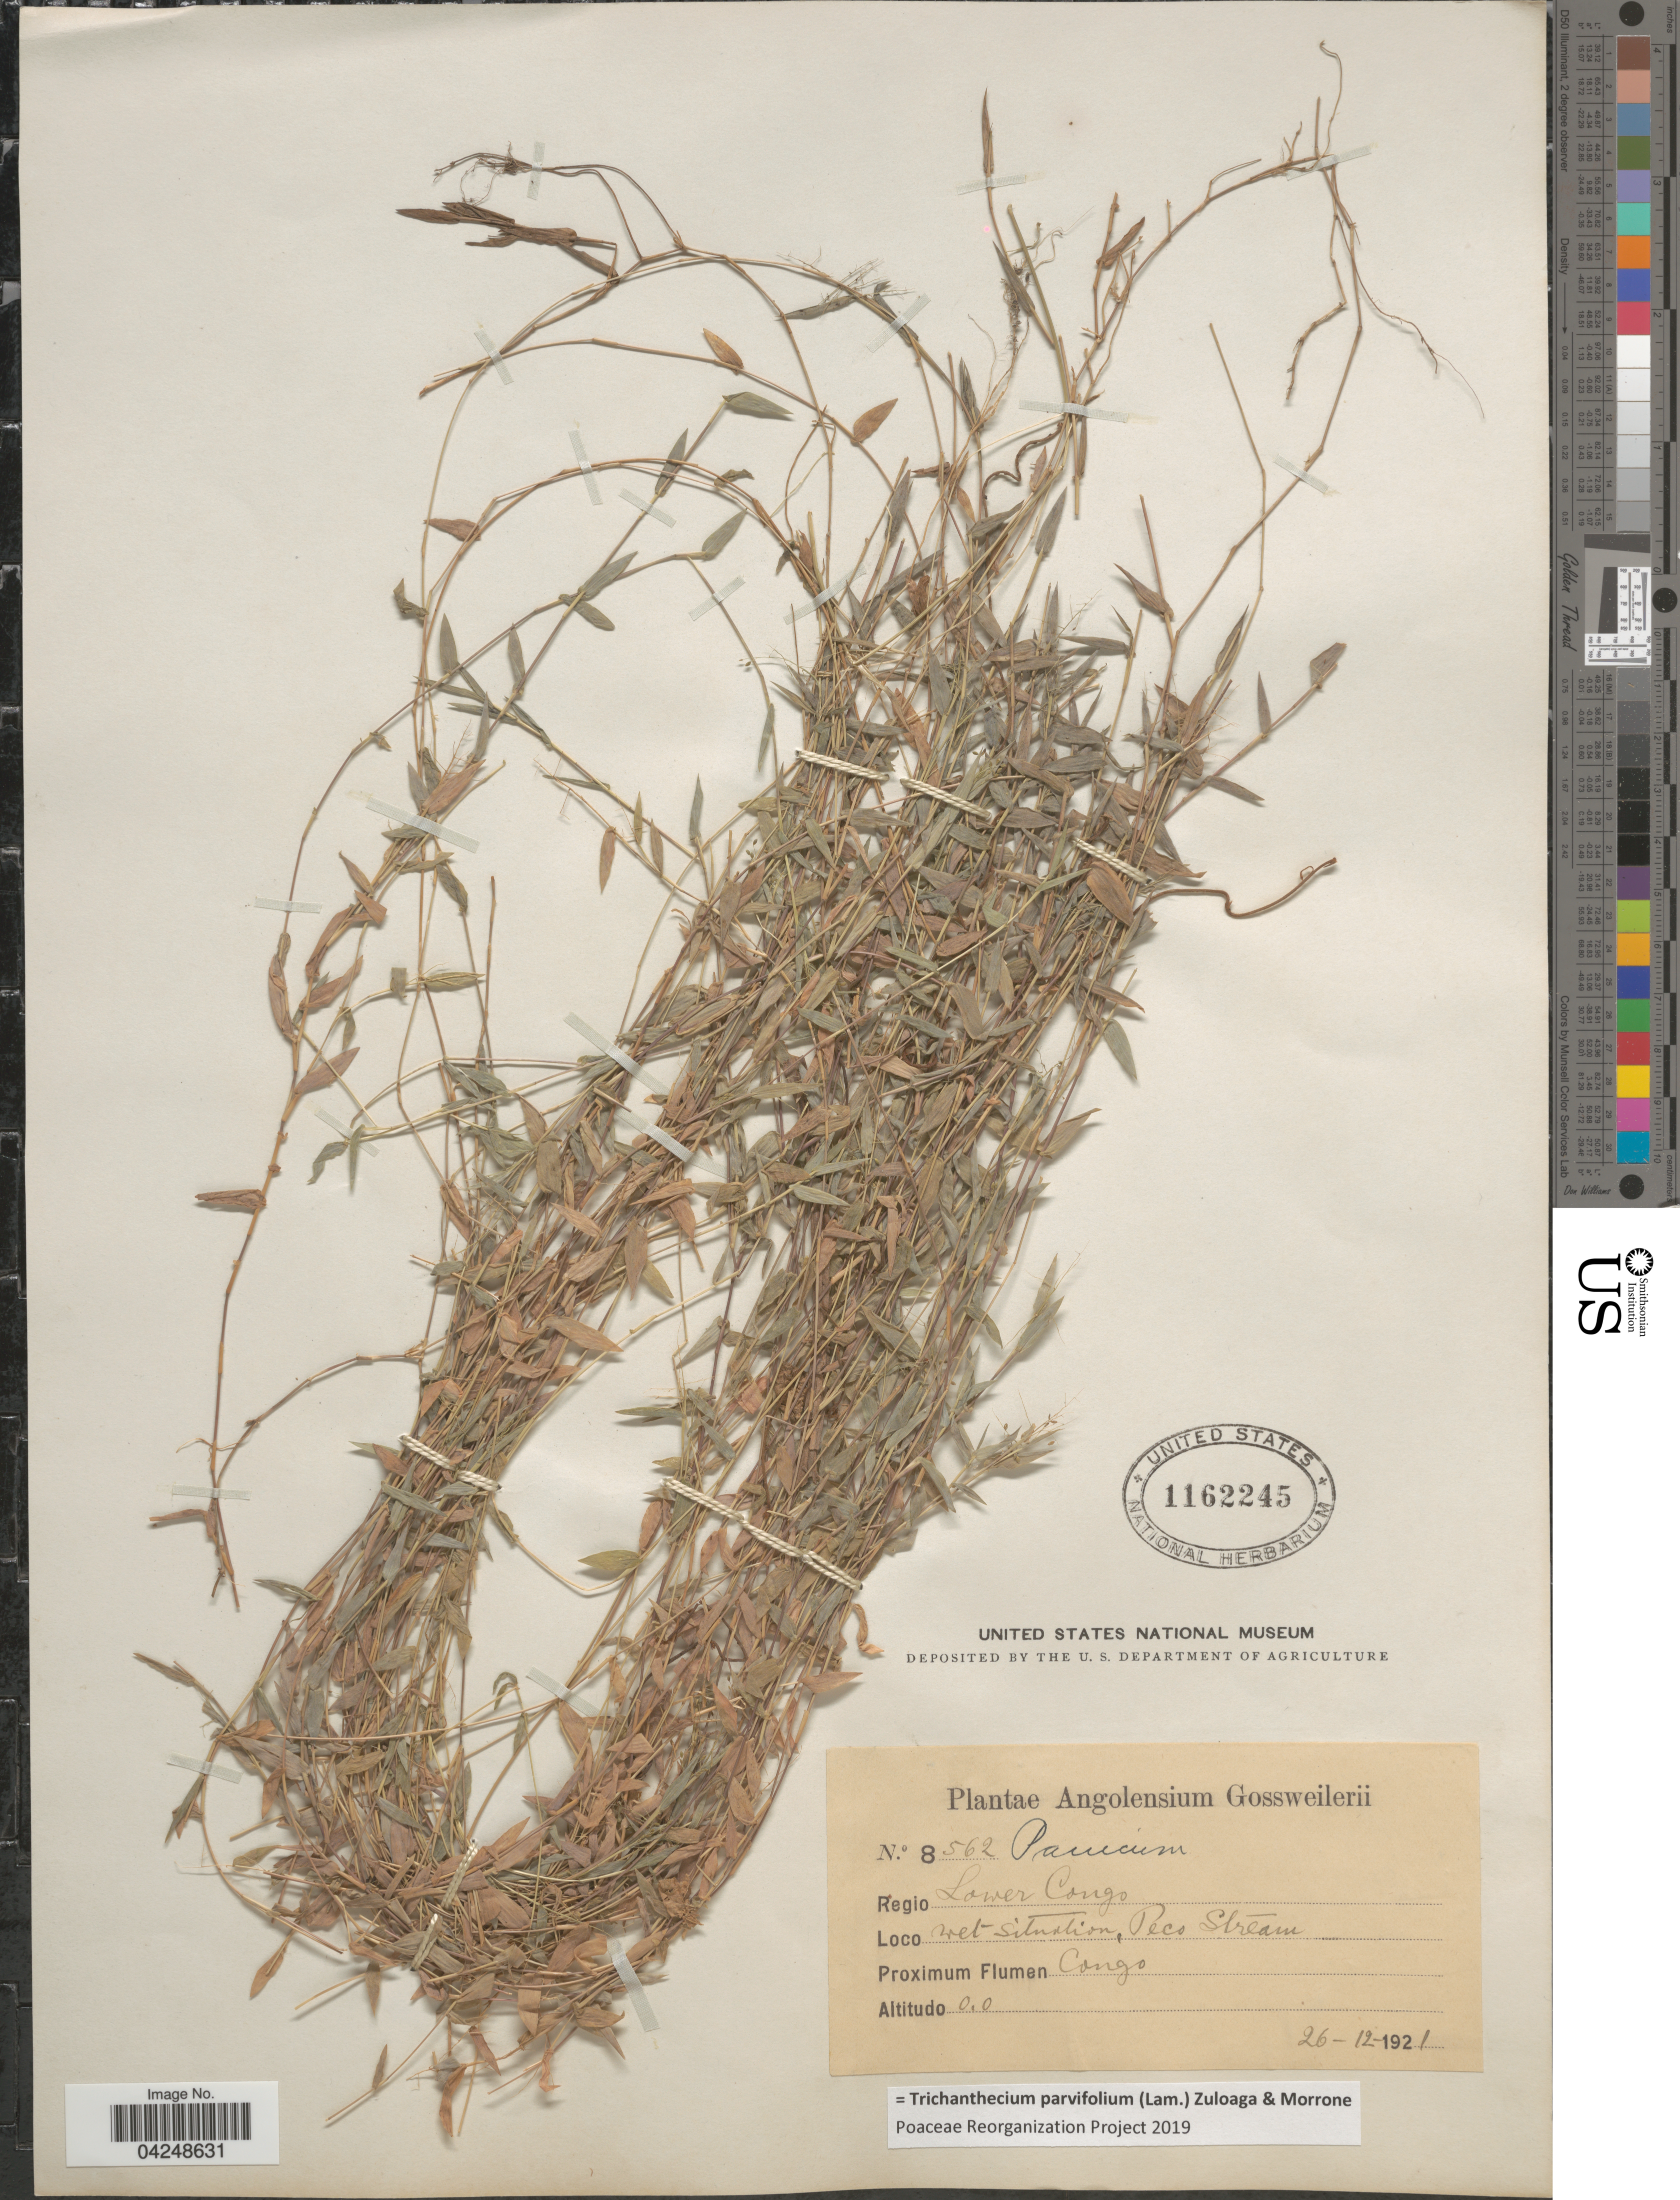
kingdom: Plantae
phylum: Tracheophyta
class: Liliopsida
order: Poales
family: Poaceae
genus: Trichanthecium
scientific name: Trichanthecium parvifolium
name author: (Lam.) Zuloaga & Morrone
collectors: -. Gossweiler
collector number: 8562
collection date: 1921-12-26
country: Angola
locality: Regio Lower Congo. Wet situation, Peco Stream. Proximum Flumen Congo.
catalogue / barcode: US 1162245